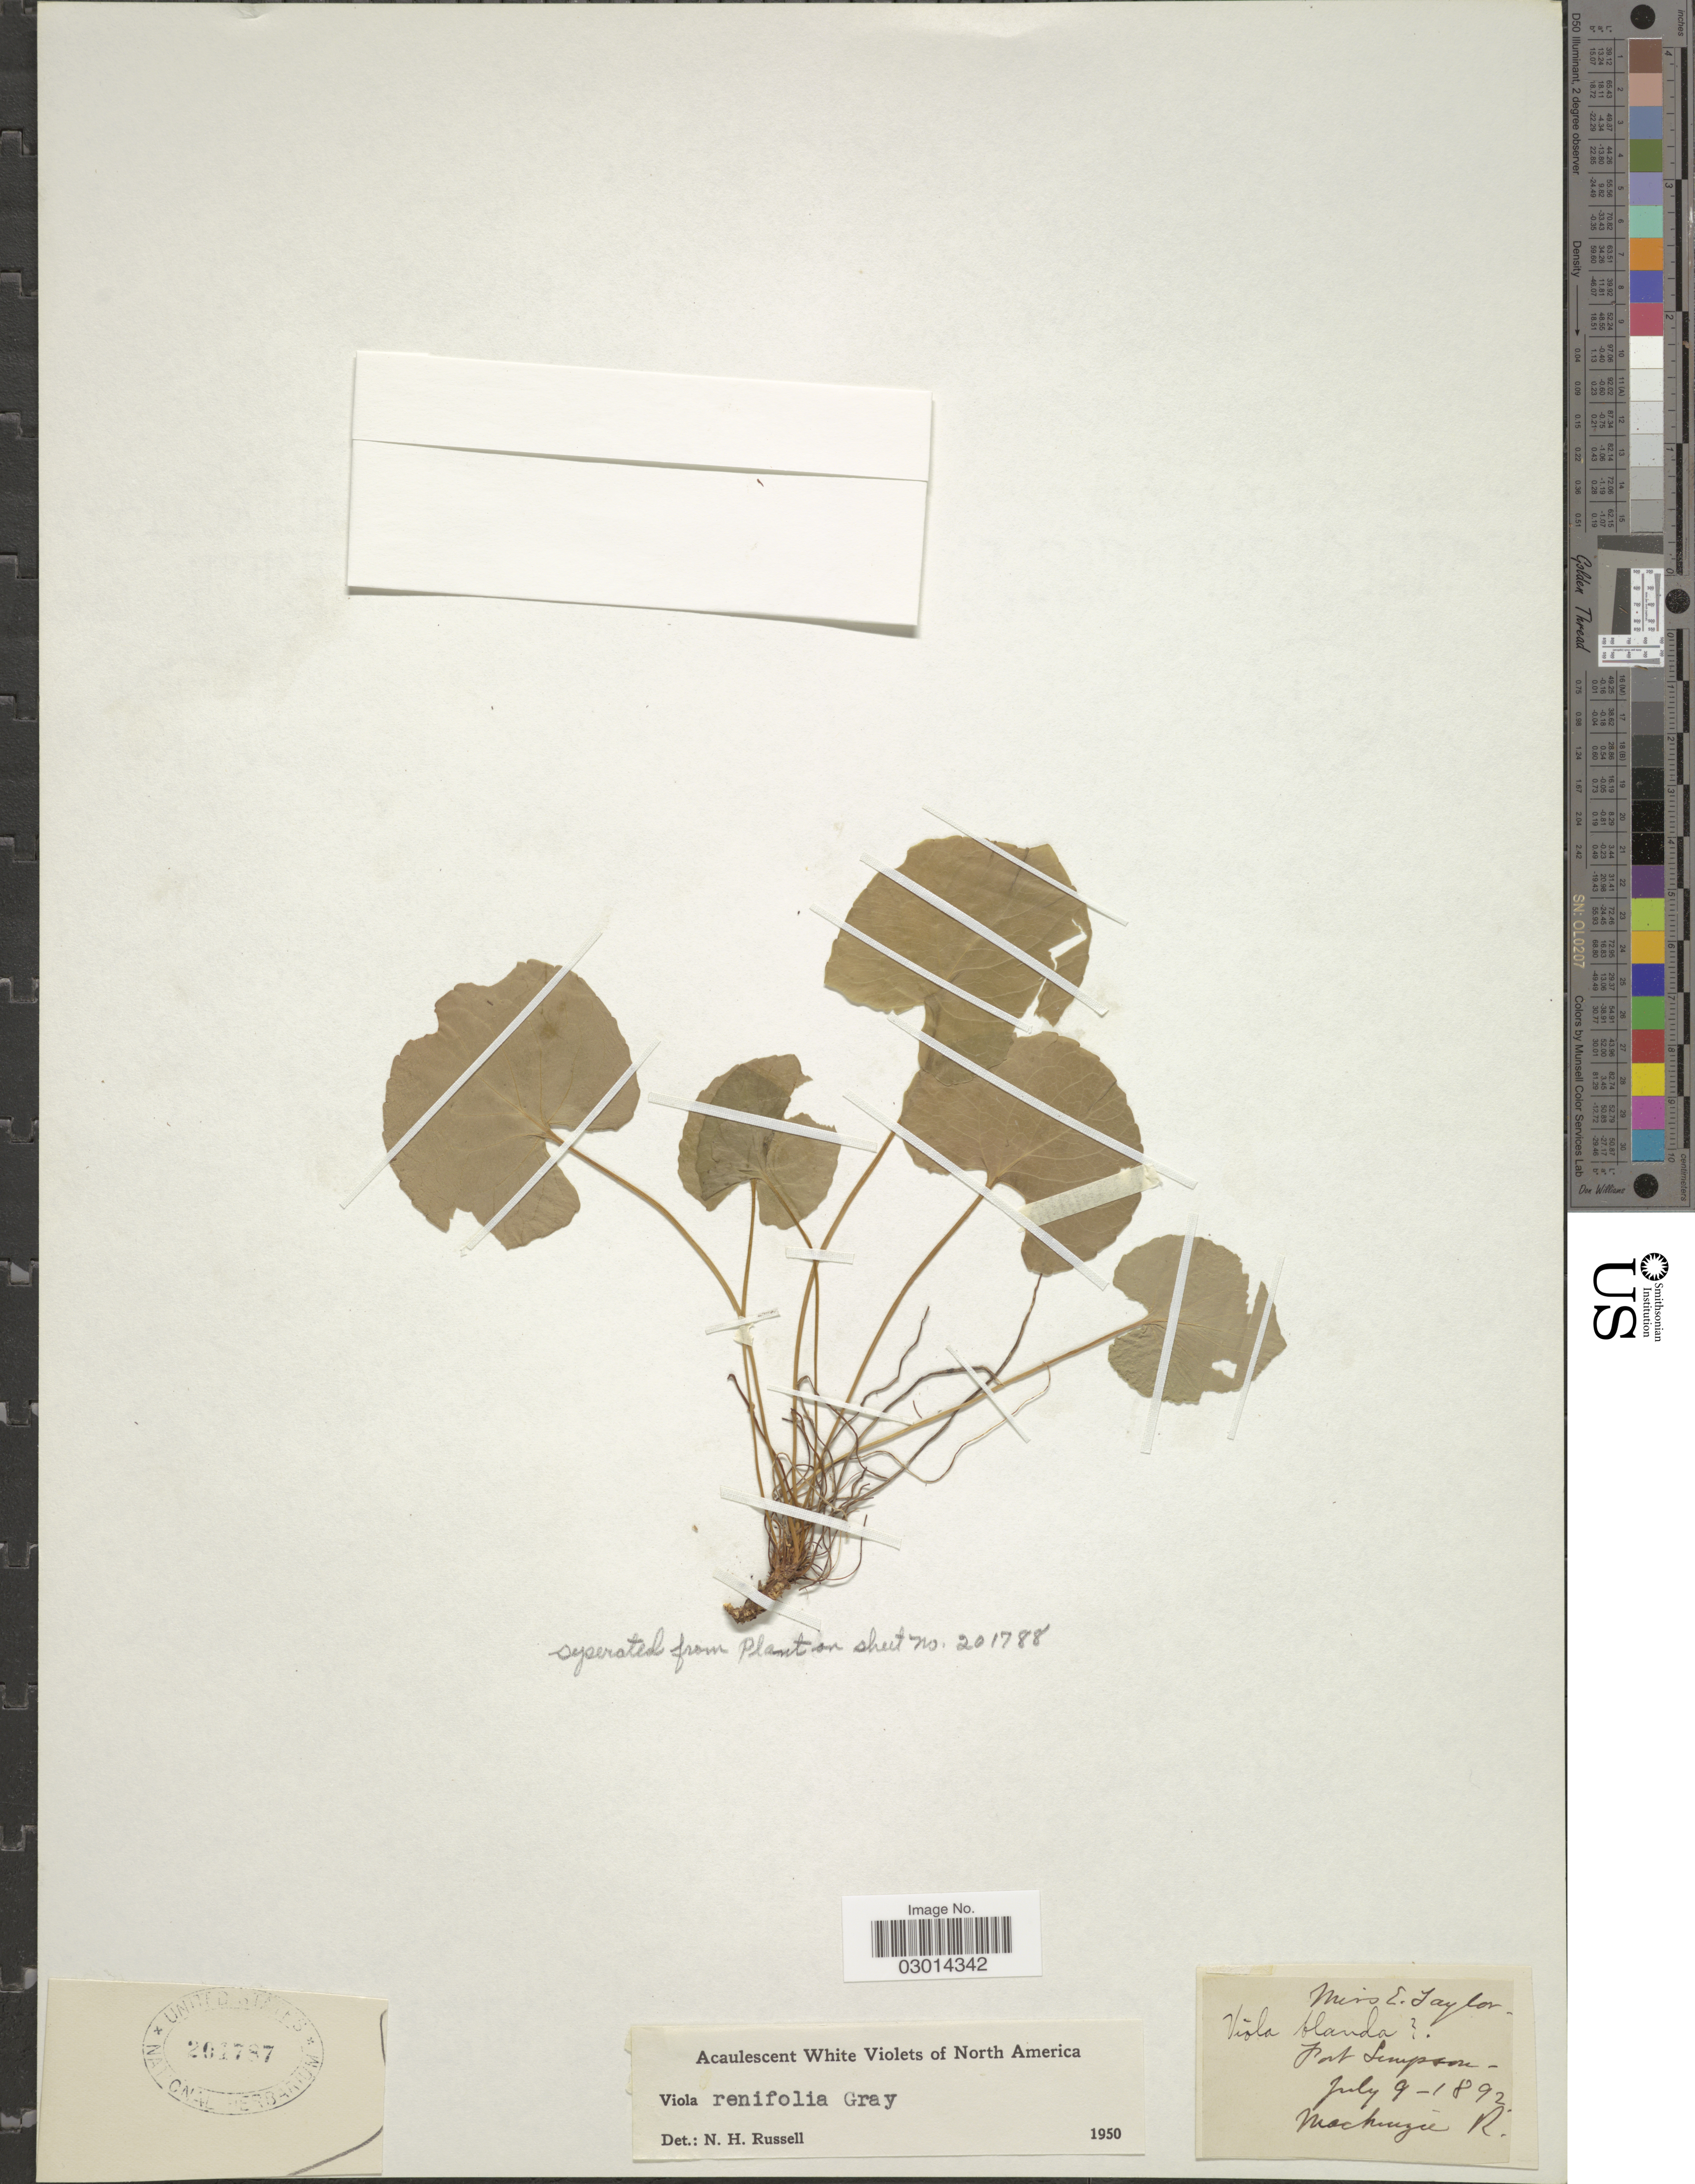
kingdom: Plantae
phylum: Tracheophyta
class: Magnoliopsida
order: Malpighiales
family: Violaceae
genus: Viola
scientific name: Viola renifolia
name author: A. Gray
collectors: E. Taylor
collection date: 1892-07-09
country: Canada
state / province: Northwest Territories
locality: Fort Simpson. Mackenzie R.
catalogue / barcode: US 201787